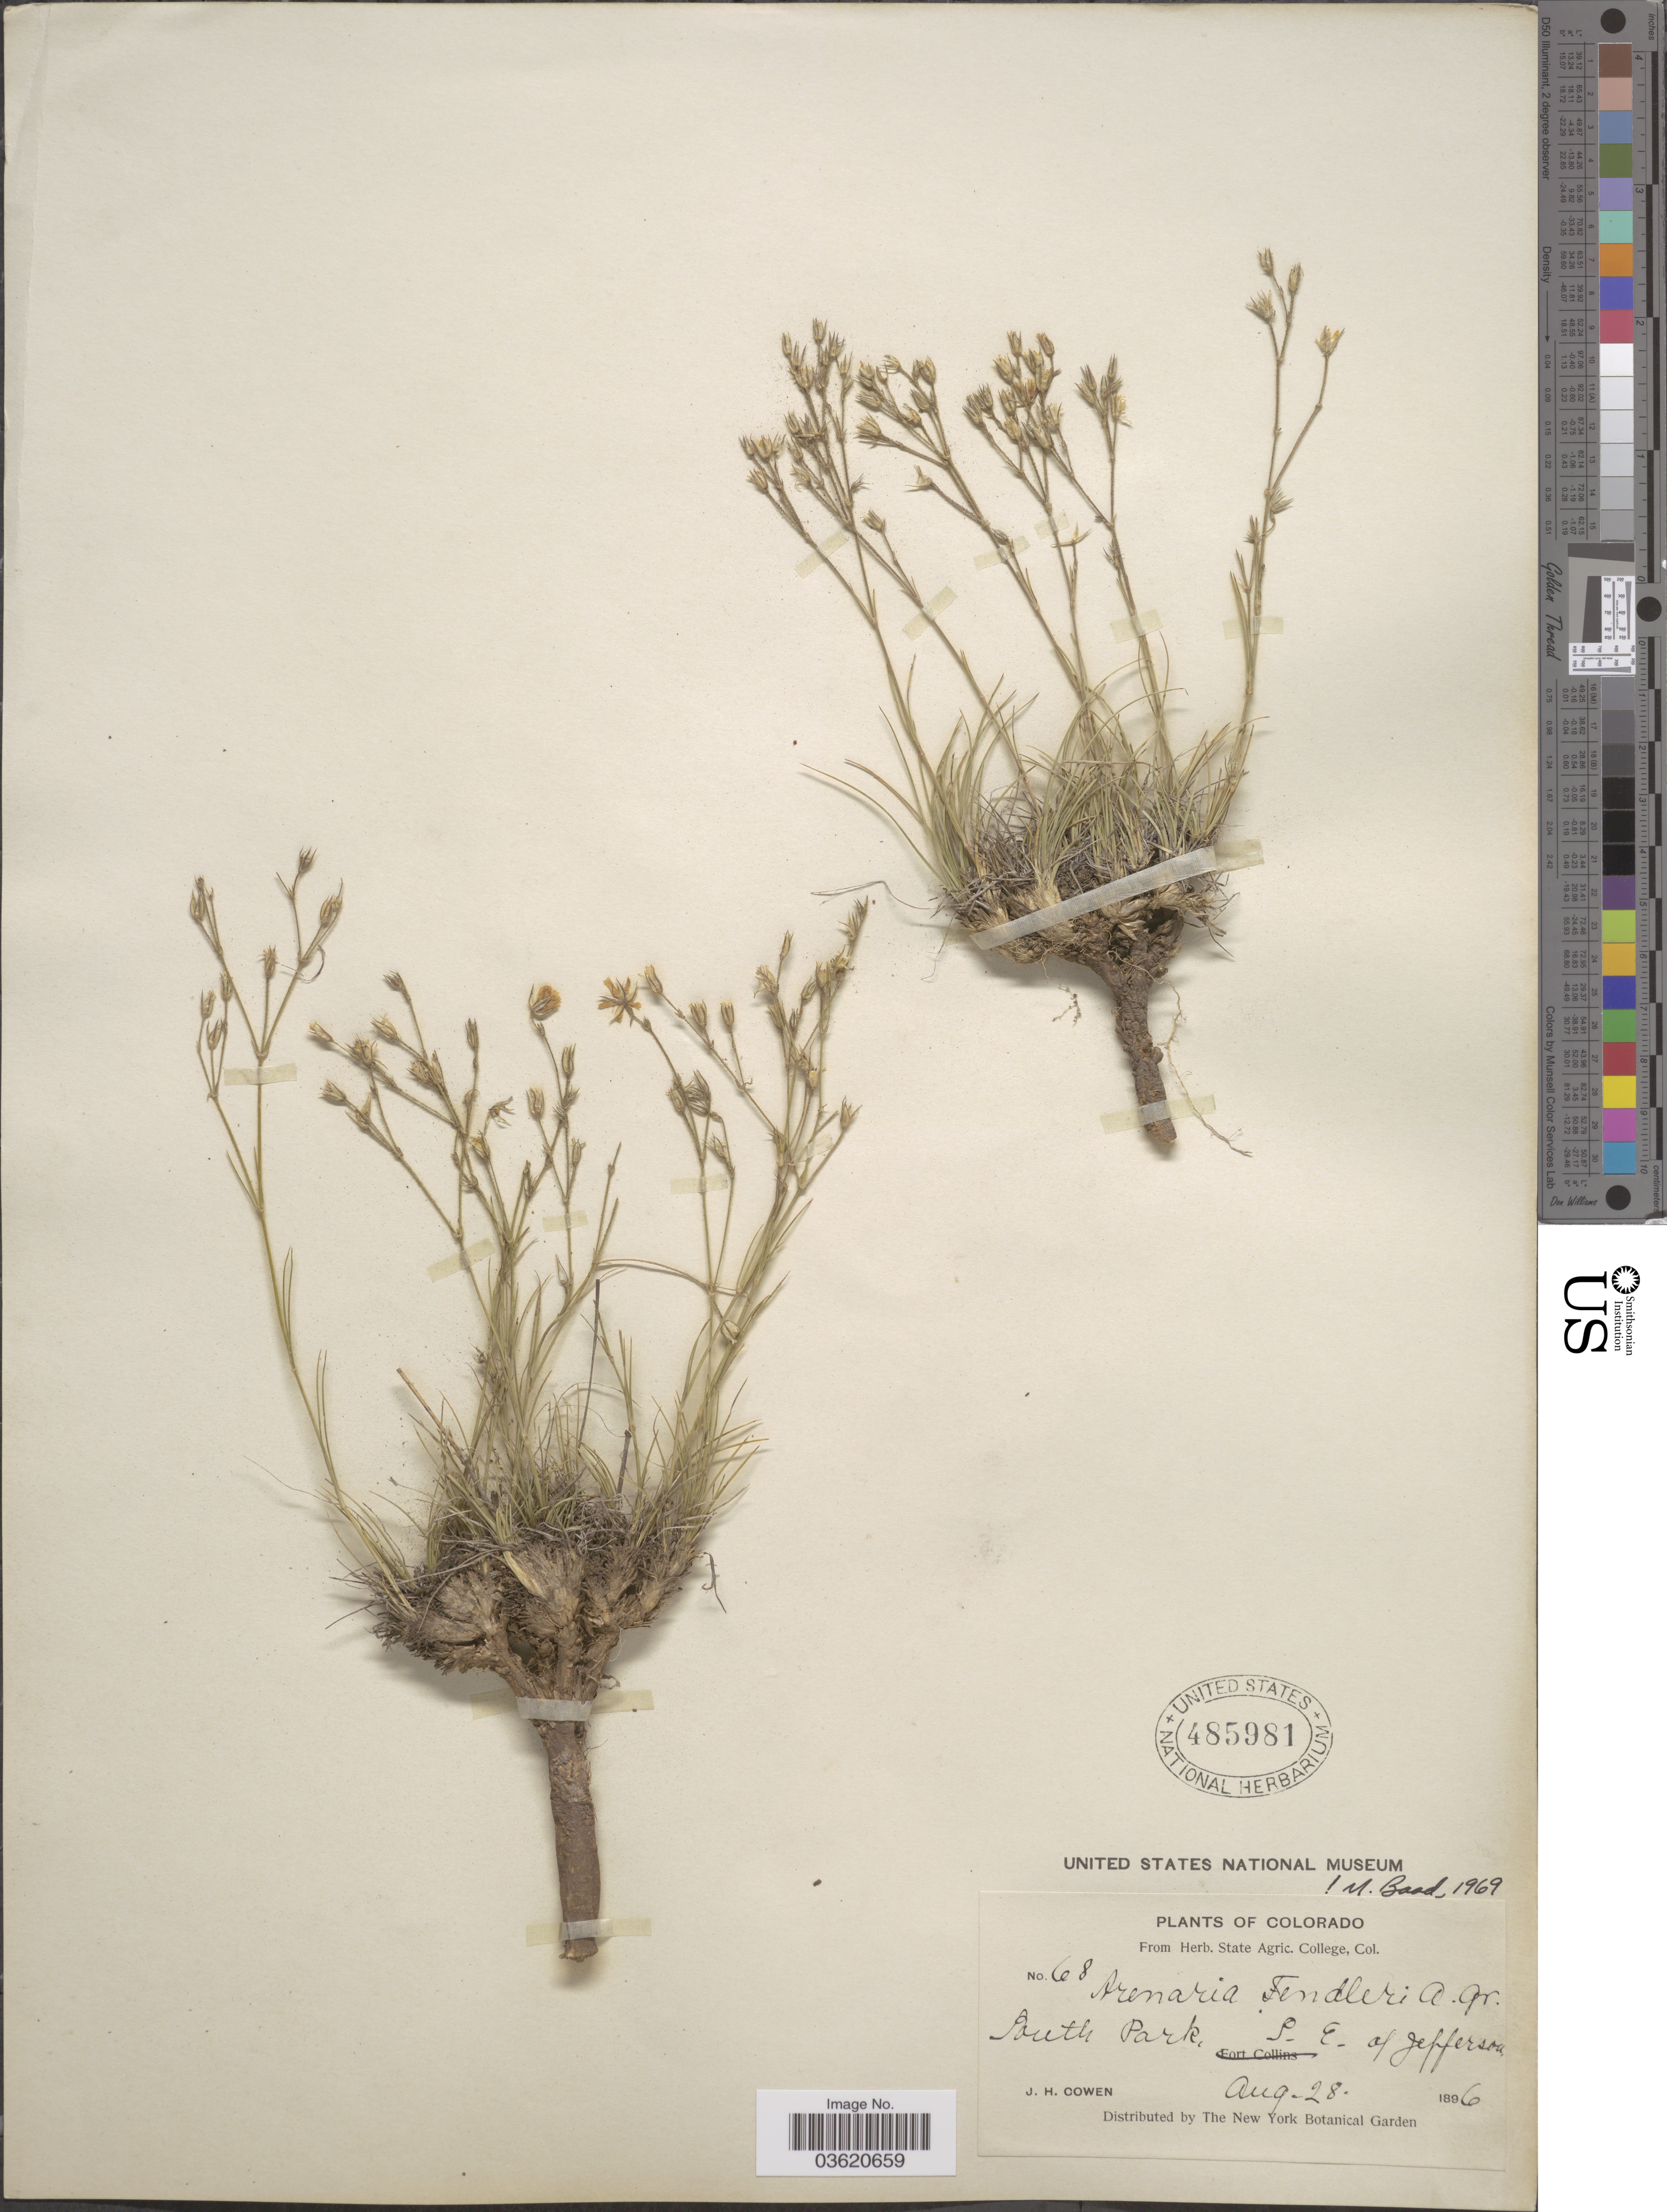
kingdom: Plantae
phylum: Tracheophyta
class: Magnoliopsida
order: Caryophyllales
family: Caryophyllaceae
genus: Eremogone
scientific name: Eremogone fendleri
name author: (A. Gray) Ikonn.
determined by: U.S. National Herbarium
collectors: J. H. Cowen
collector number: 68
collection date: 1896-08-28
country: United States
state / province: Colorado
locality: South Park, S. E. of Jefferson.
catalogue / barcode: US 485981